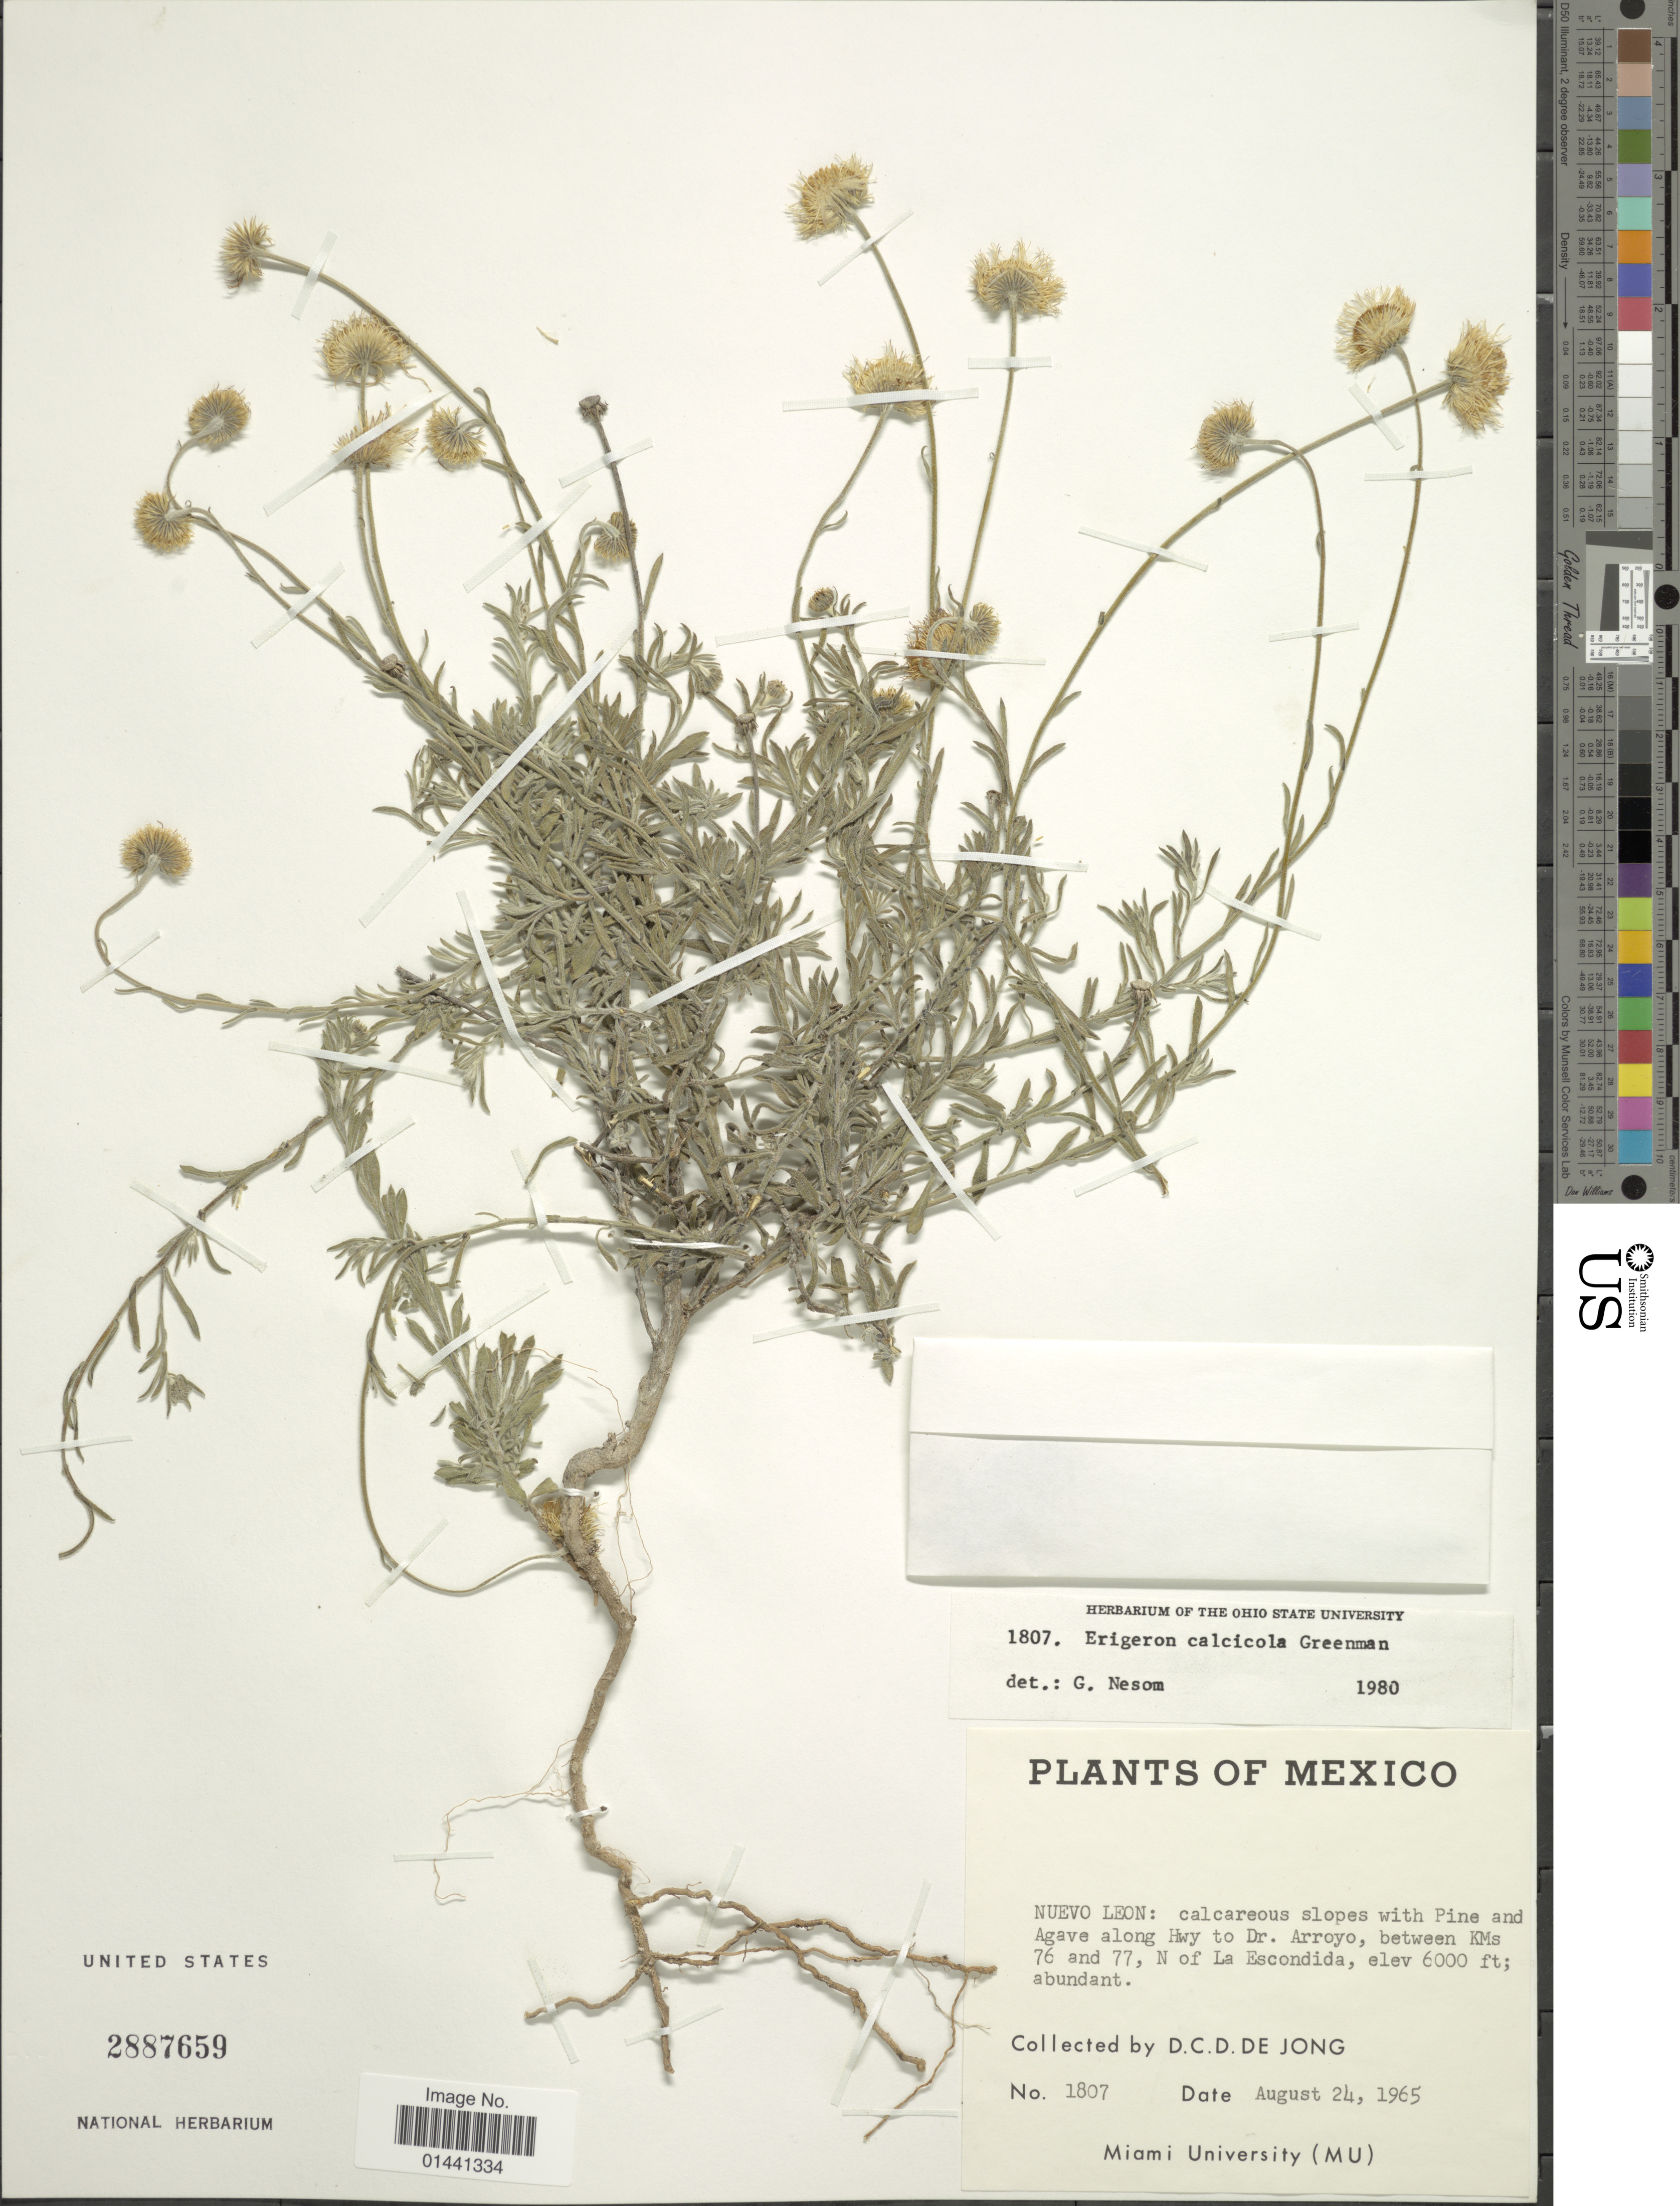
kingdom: Plantae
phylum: Tracheophyta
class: Magnoliopsida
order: Asterales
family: Asteraceae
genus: Erigeron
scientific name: Erigeron calcicola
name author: Greenm.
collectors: D. De Jong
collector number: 1807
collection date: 1965-08-24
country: Mexico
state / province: Nuevo León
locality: Calcerous slopes with Pine and Agave along Hwy to Dr. Arroyo, between KMs 76 and 77, N of La Escondida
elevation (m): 1829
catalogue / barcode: US 2887659